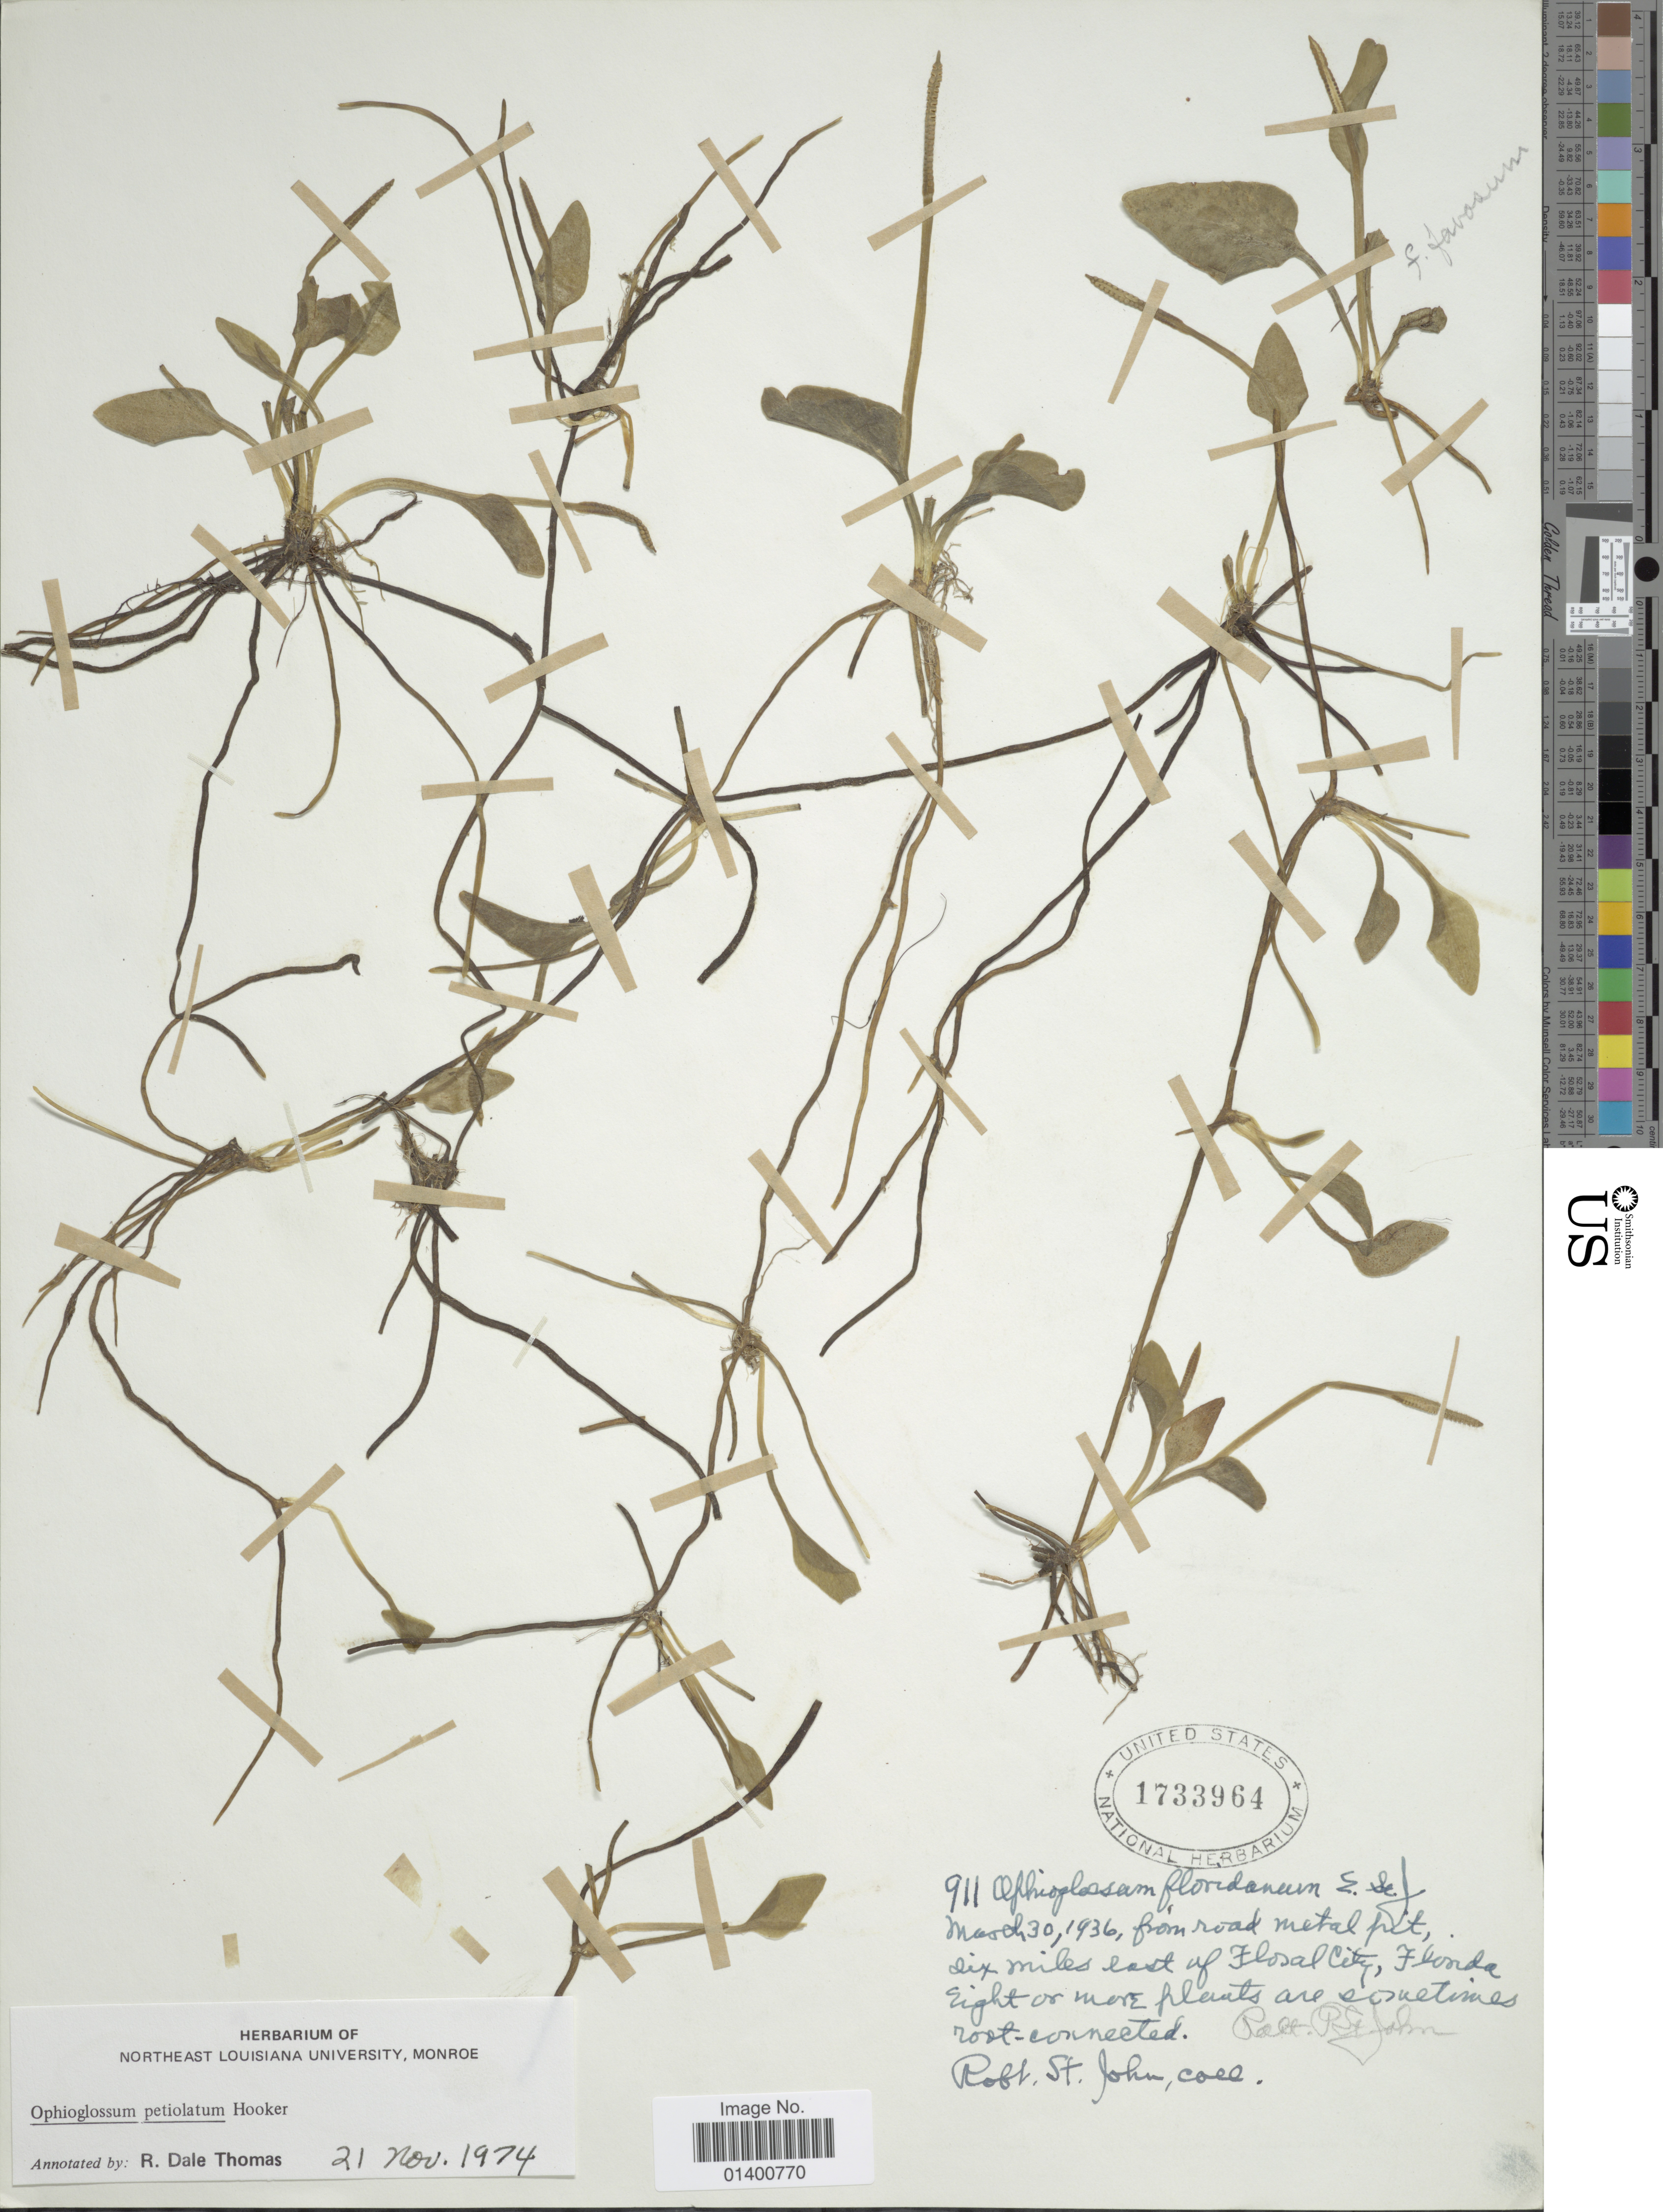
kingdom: Plantae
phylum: Tracheophyta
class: Polypodiopsida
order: Ophioglossales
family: Ophioglossaceae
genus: Ophioglossum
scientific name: Ophioglossum petiolatum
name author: Hook.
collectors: R. P. St. John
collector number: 911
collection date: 1936-03-30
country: United States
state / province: Florida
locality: From road metal pit, six miles east of Floral City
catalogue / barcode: US 1733964